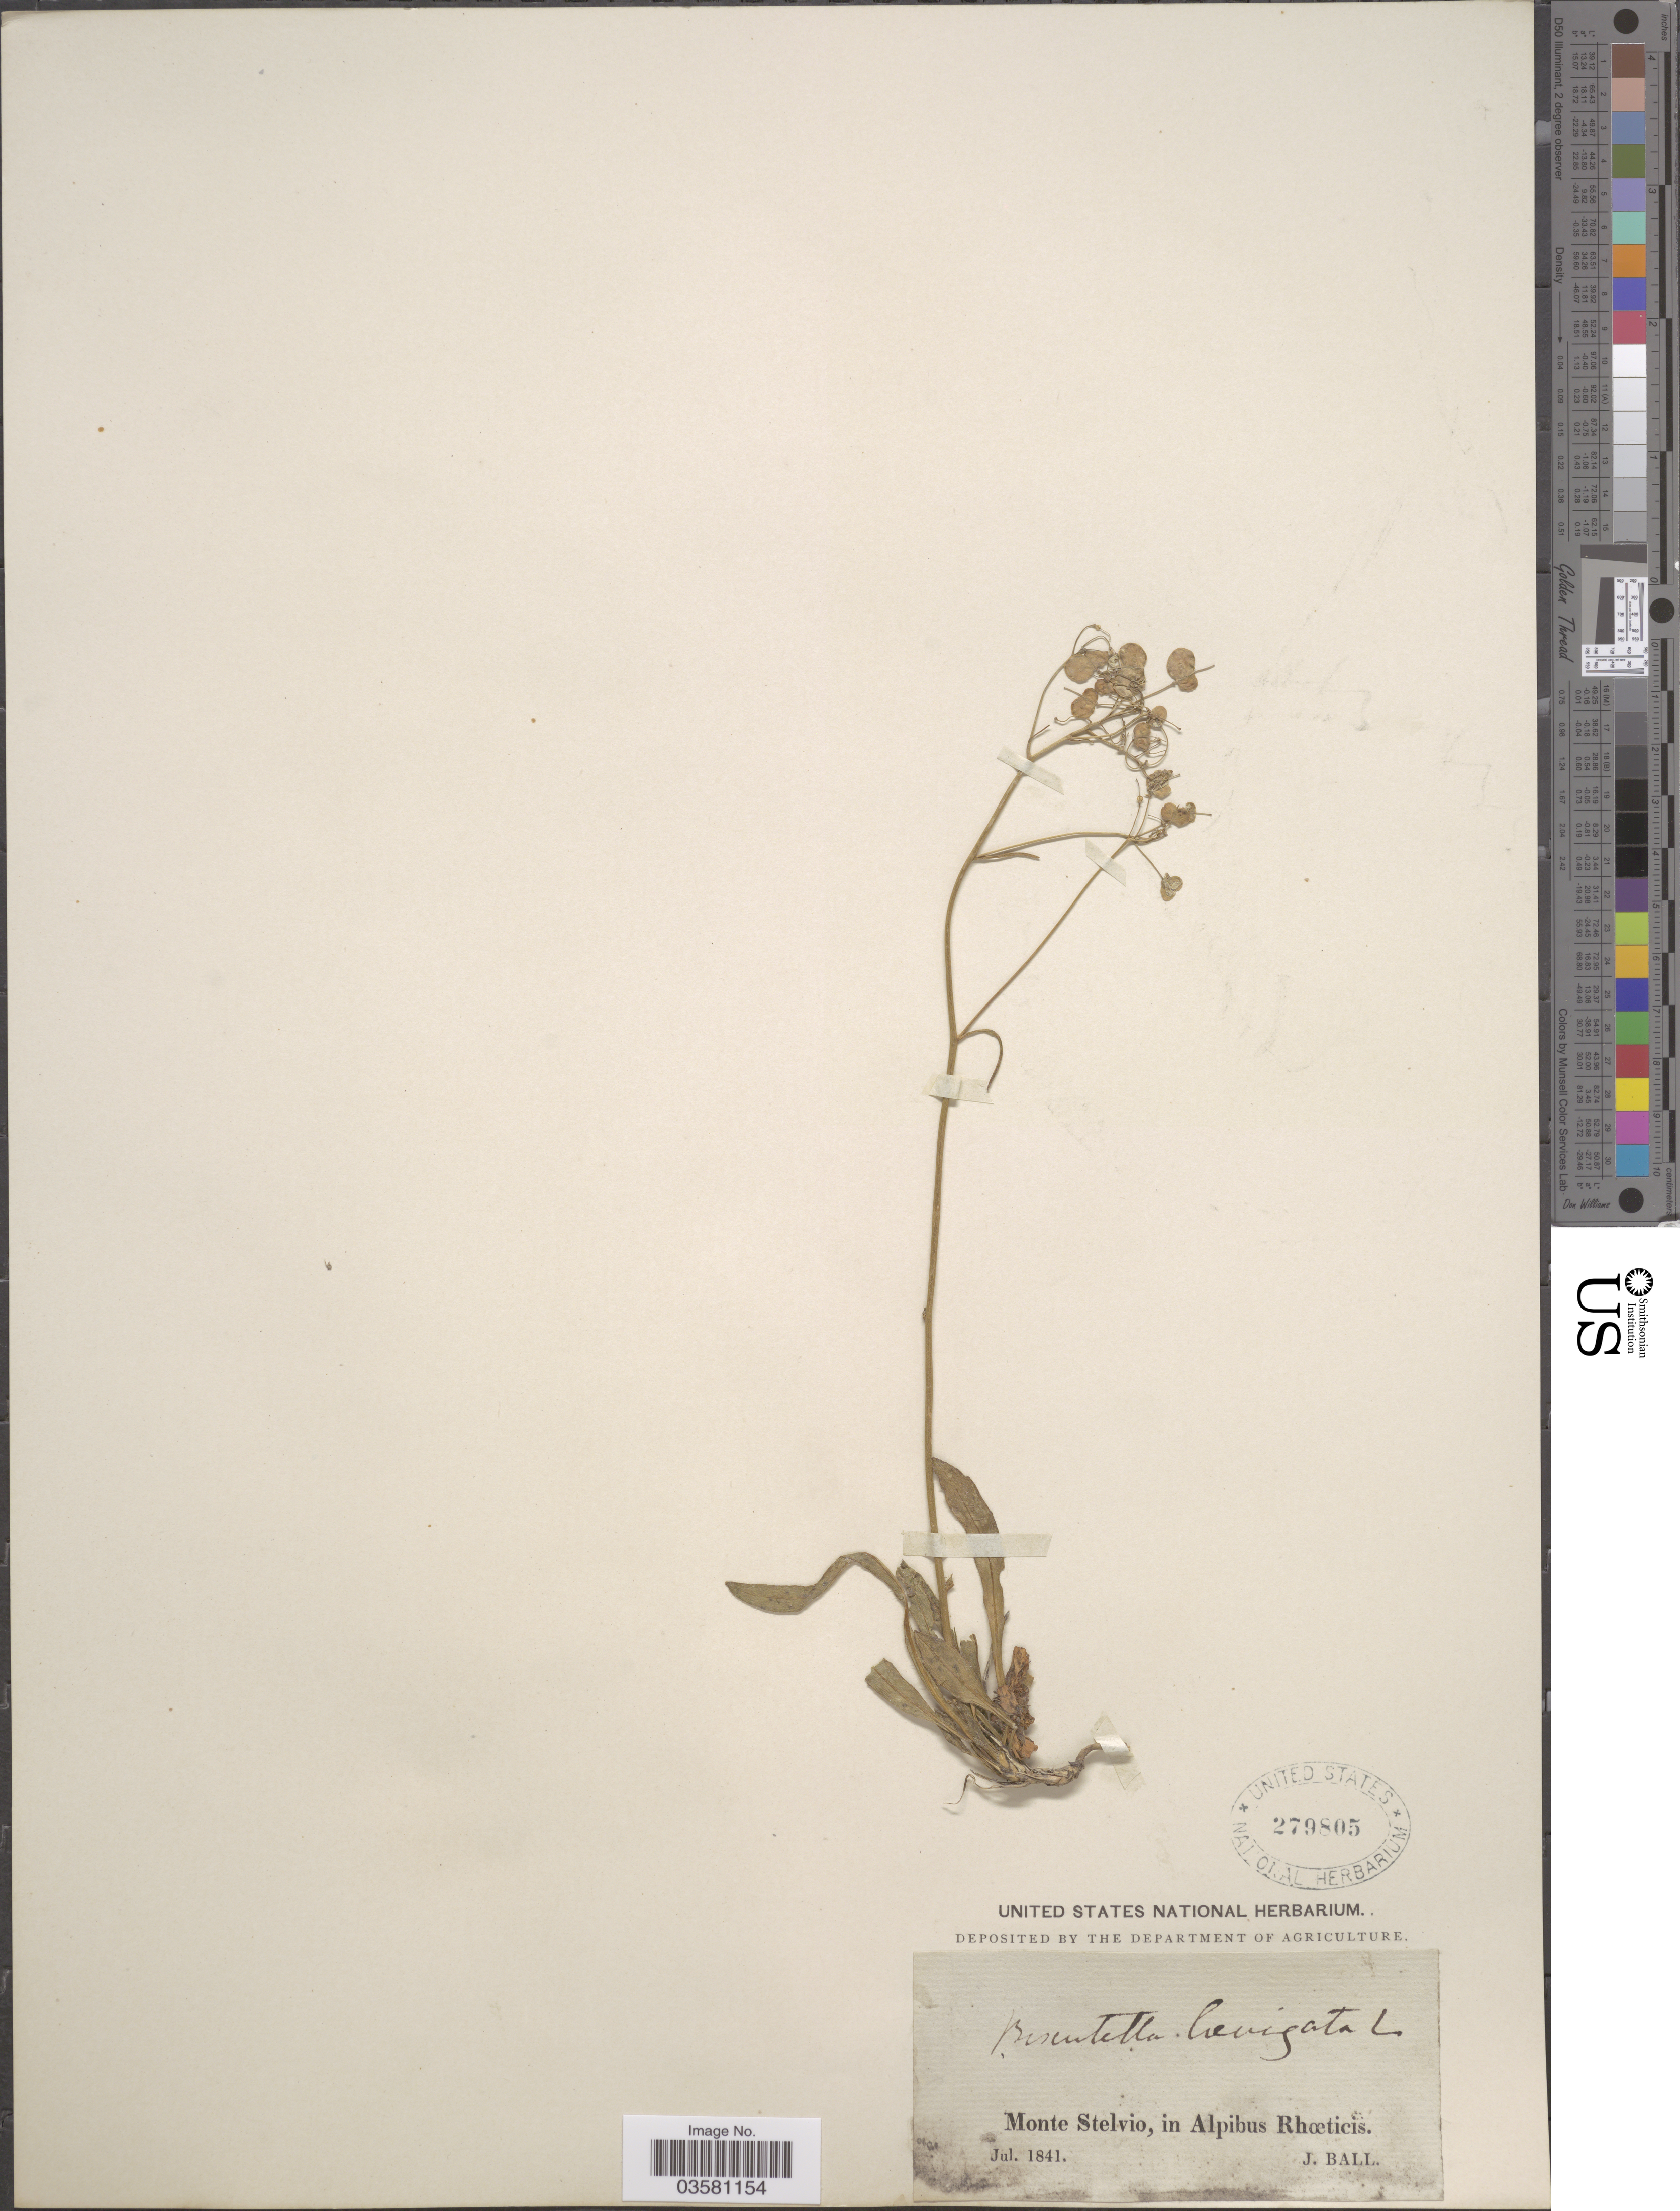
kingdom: Plantae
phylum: Tracheophyta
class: Magnoliopsida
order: Brassicales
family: Brassicaceae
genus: Biscutella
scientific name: Biscutella laevigata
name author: L.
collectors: J. Ball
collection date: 1841-07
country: Italy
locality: Monte Stelvio, in Alpibus Rhœticis.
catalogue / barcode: US 279805